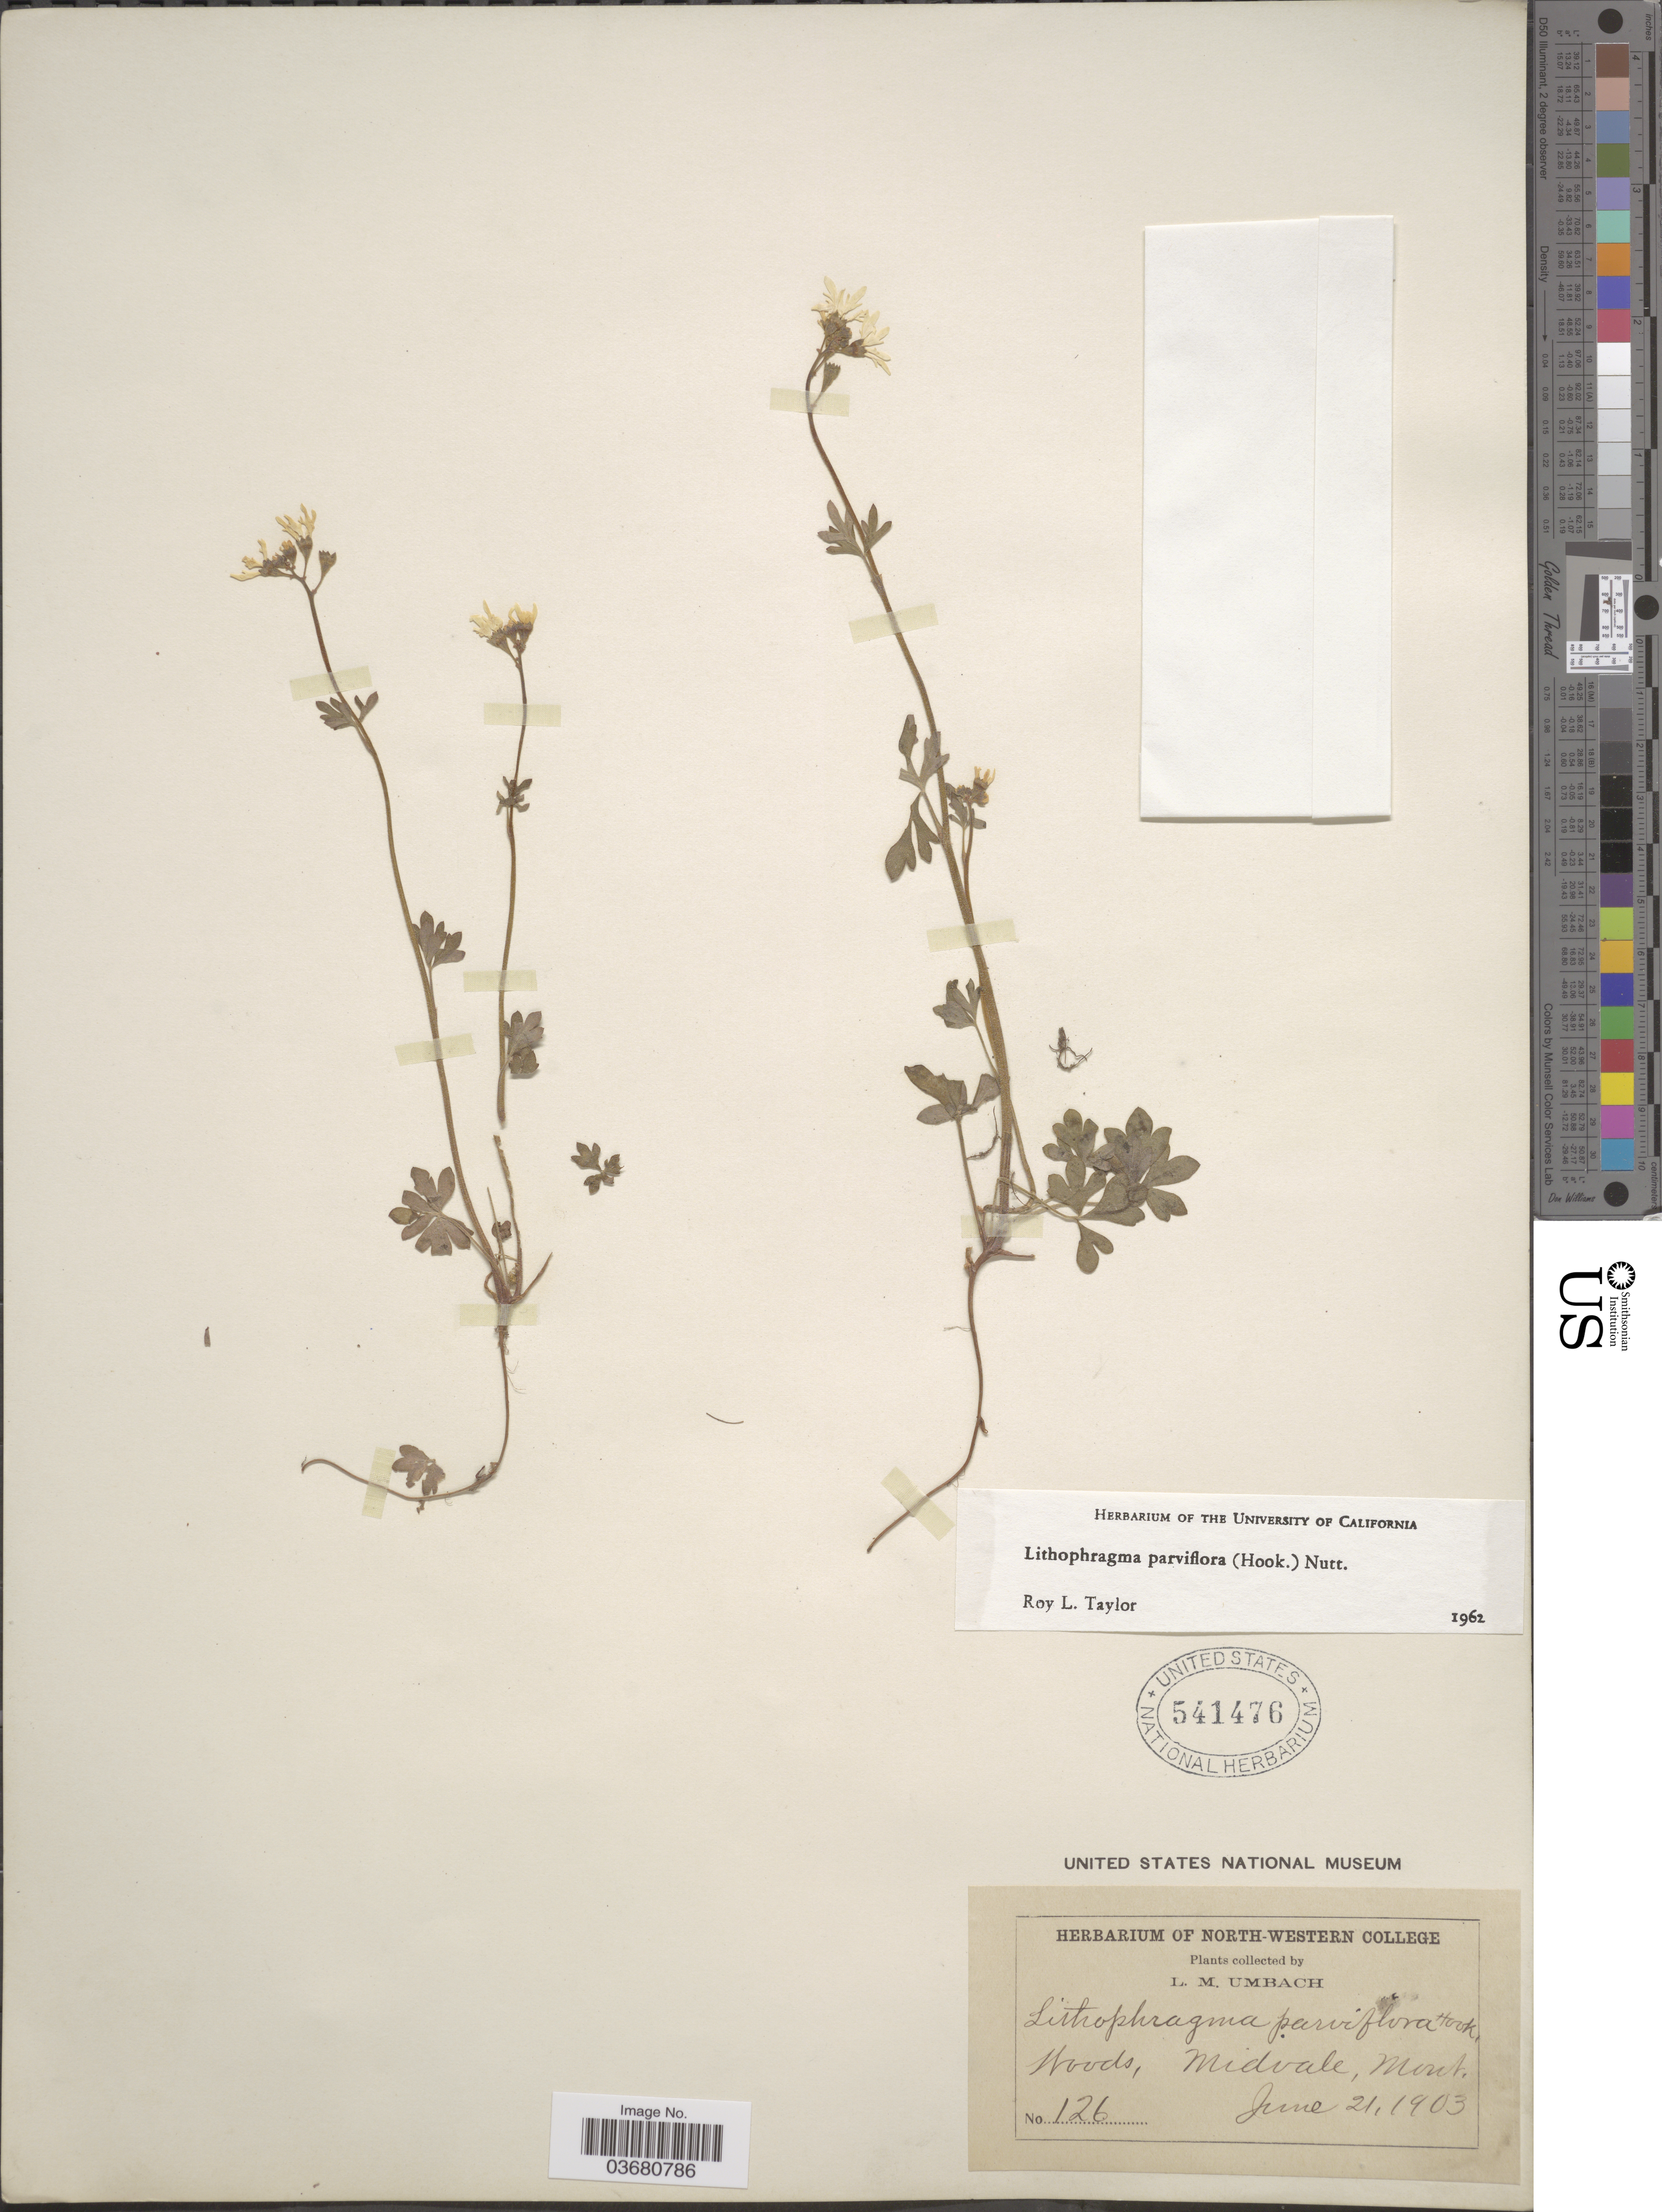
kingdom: Plantae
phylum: Tracheophyta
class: Magnoliopsida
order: Saxifragales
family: Saxifragaceae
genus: Lithophragma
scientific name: Lithophragma parviflorum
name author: (Hook.) Nutt.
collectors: L. M. Umbach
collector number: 126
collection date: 1903-06-21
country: United States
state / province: Montana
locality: Woods, Midvale.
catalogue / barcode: US 541476